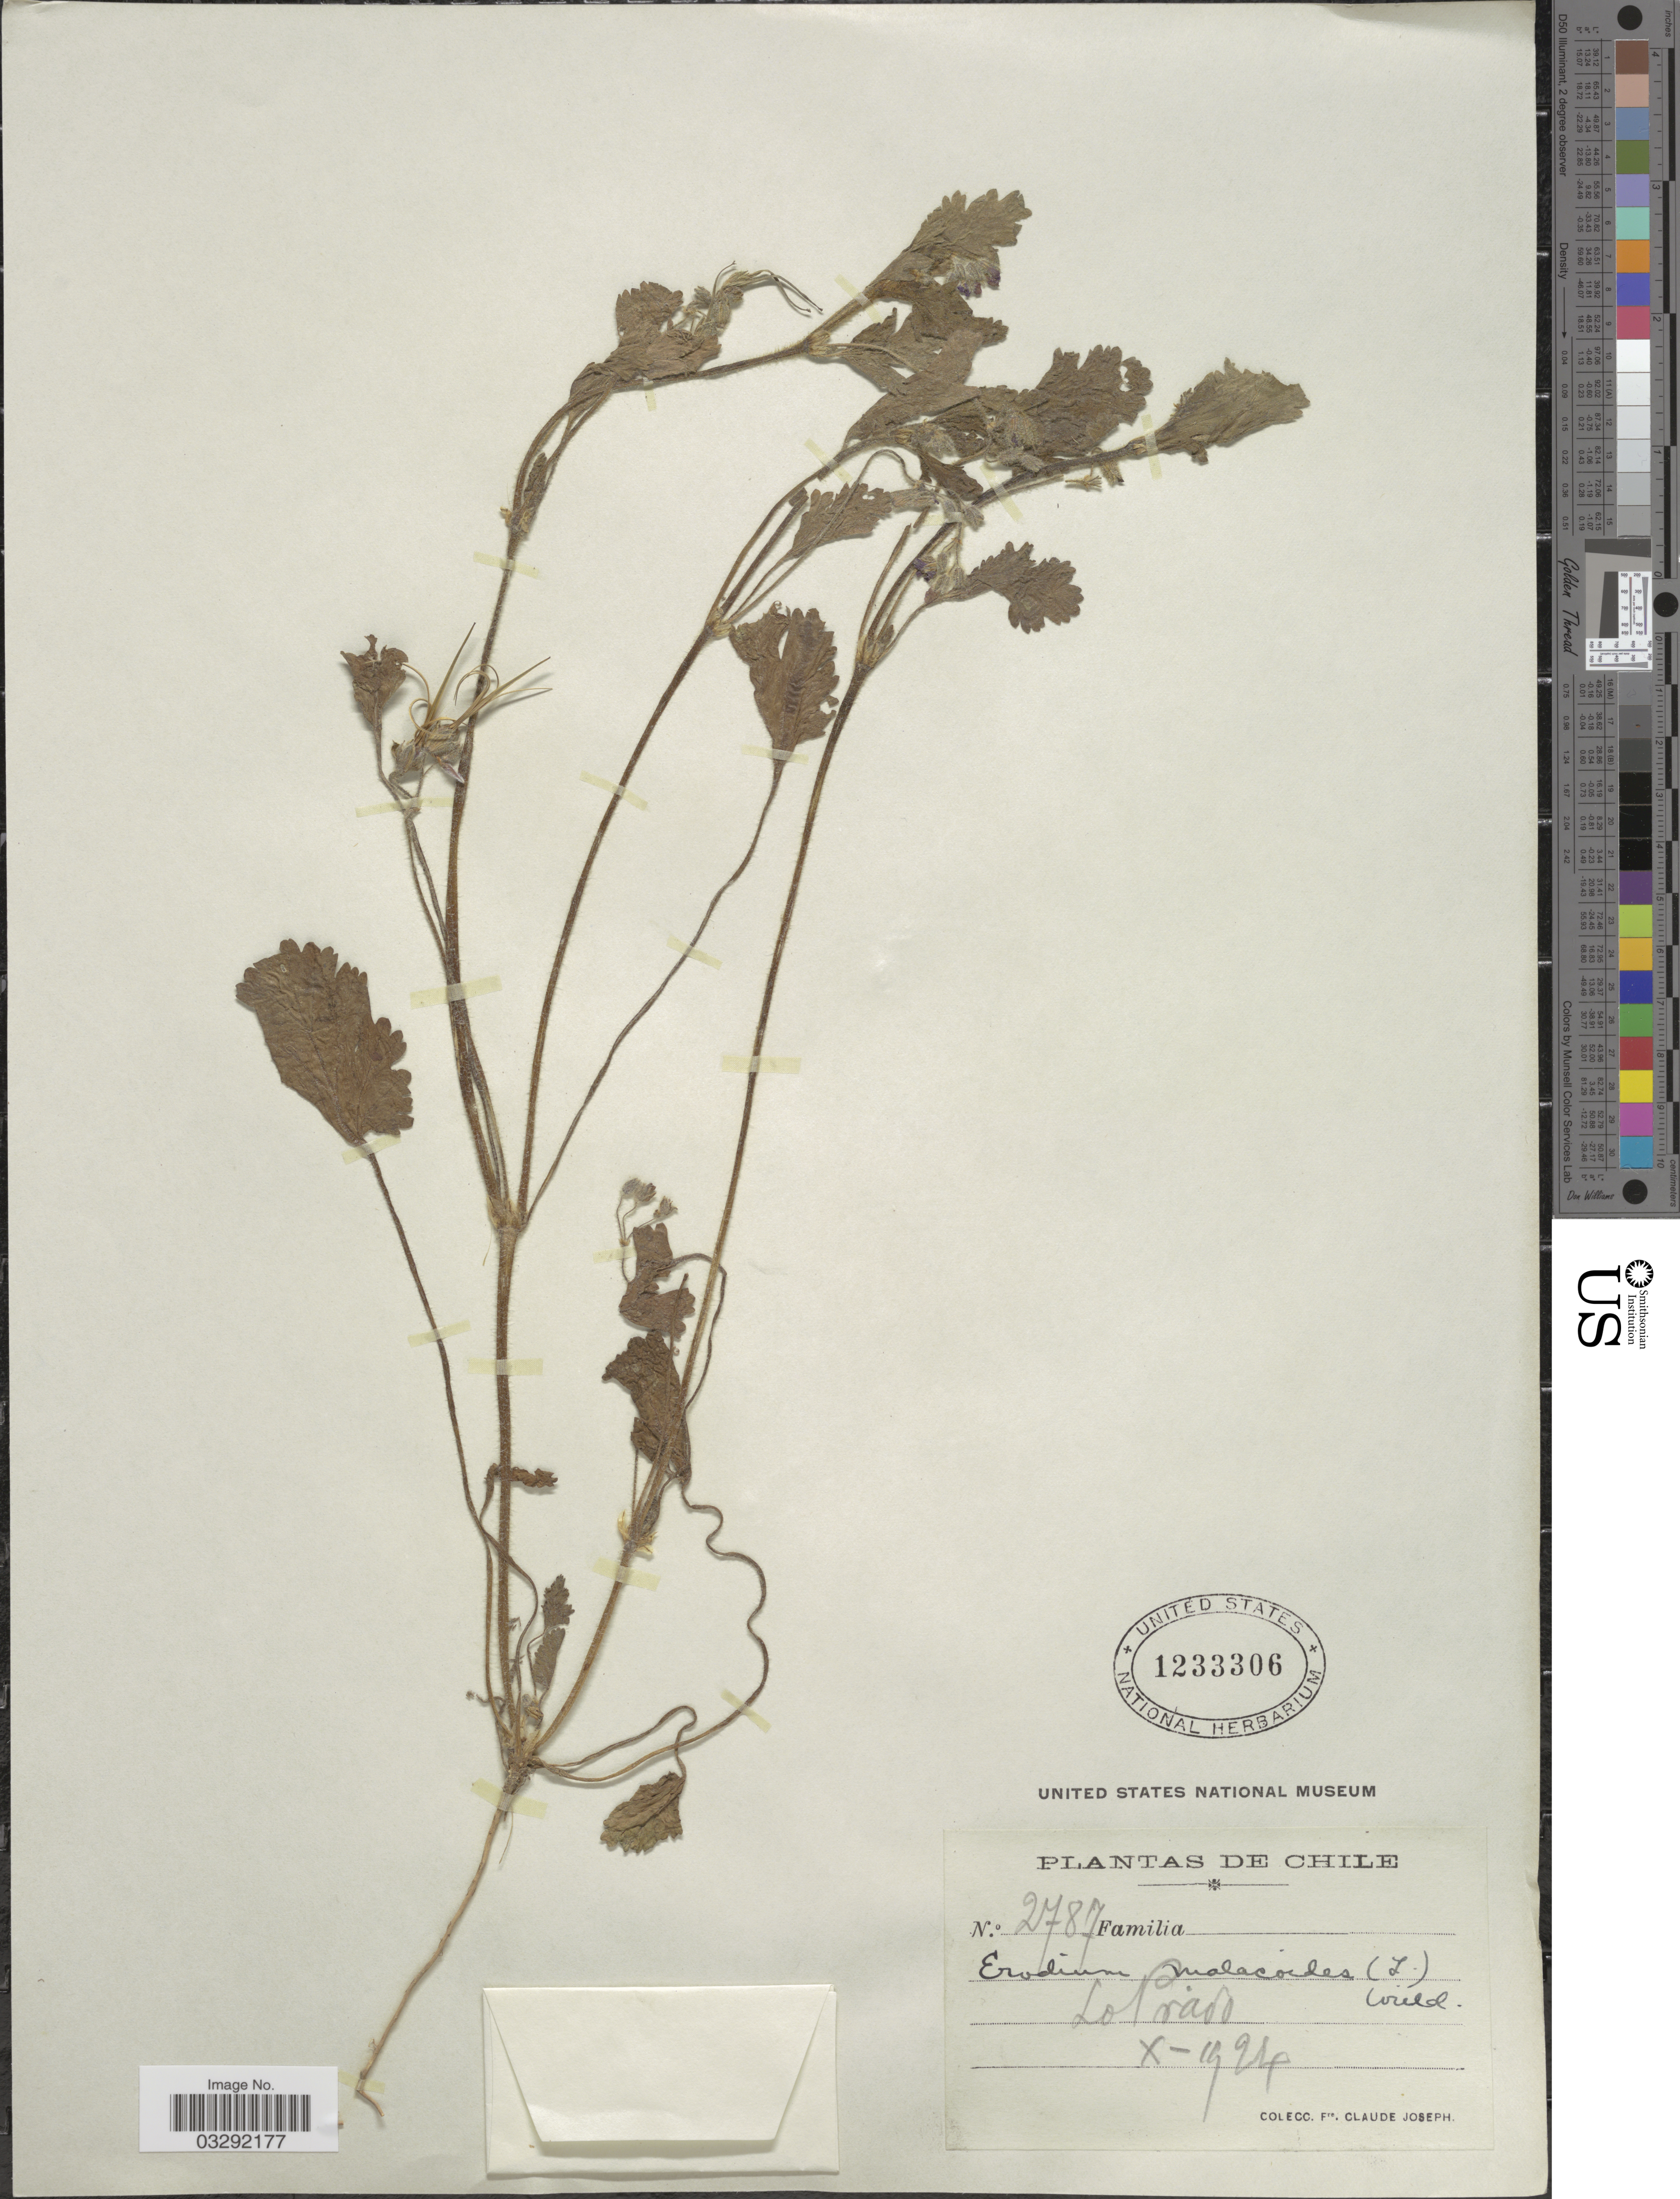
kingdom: Plantae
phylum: Tracheophyta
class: Magnoliopsida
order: Geraniales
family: Geraniaceae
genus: Erodium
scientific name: Erodium malacoides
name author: (L.) L'Hér.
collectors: Bro. Claude-Joseph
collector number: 2787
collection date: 1924-10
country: Chile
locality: Lo prado.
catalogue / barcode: US 1233306